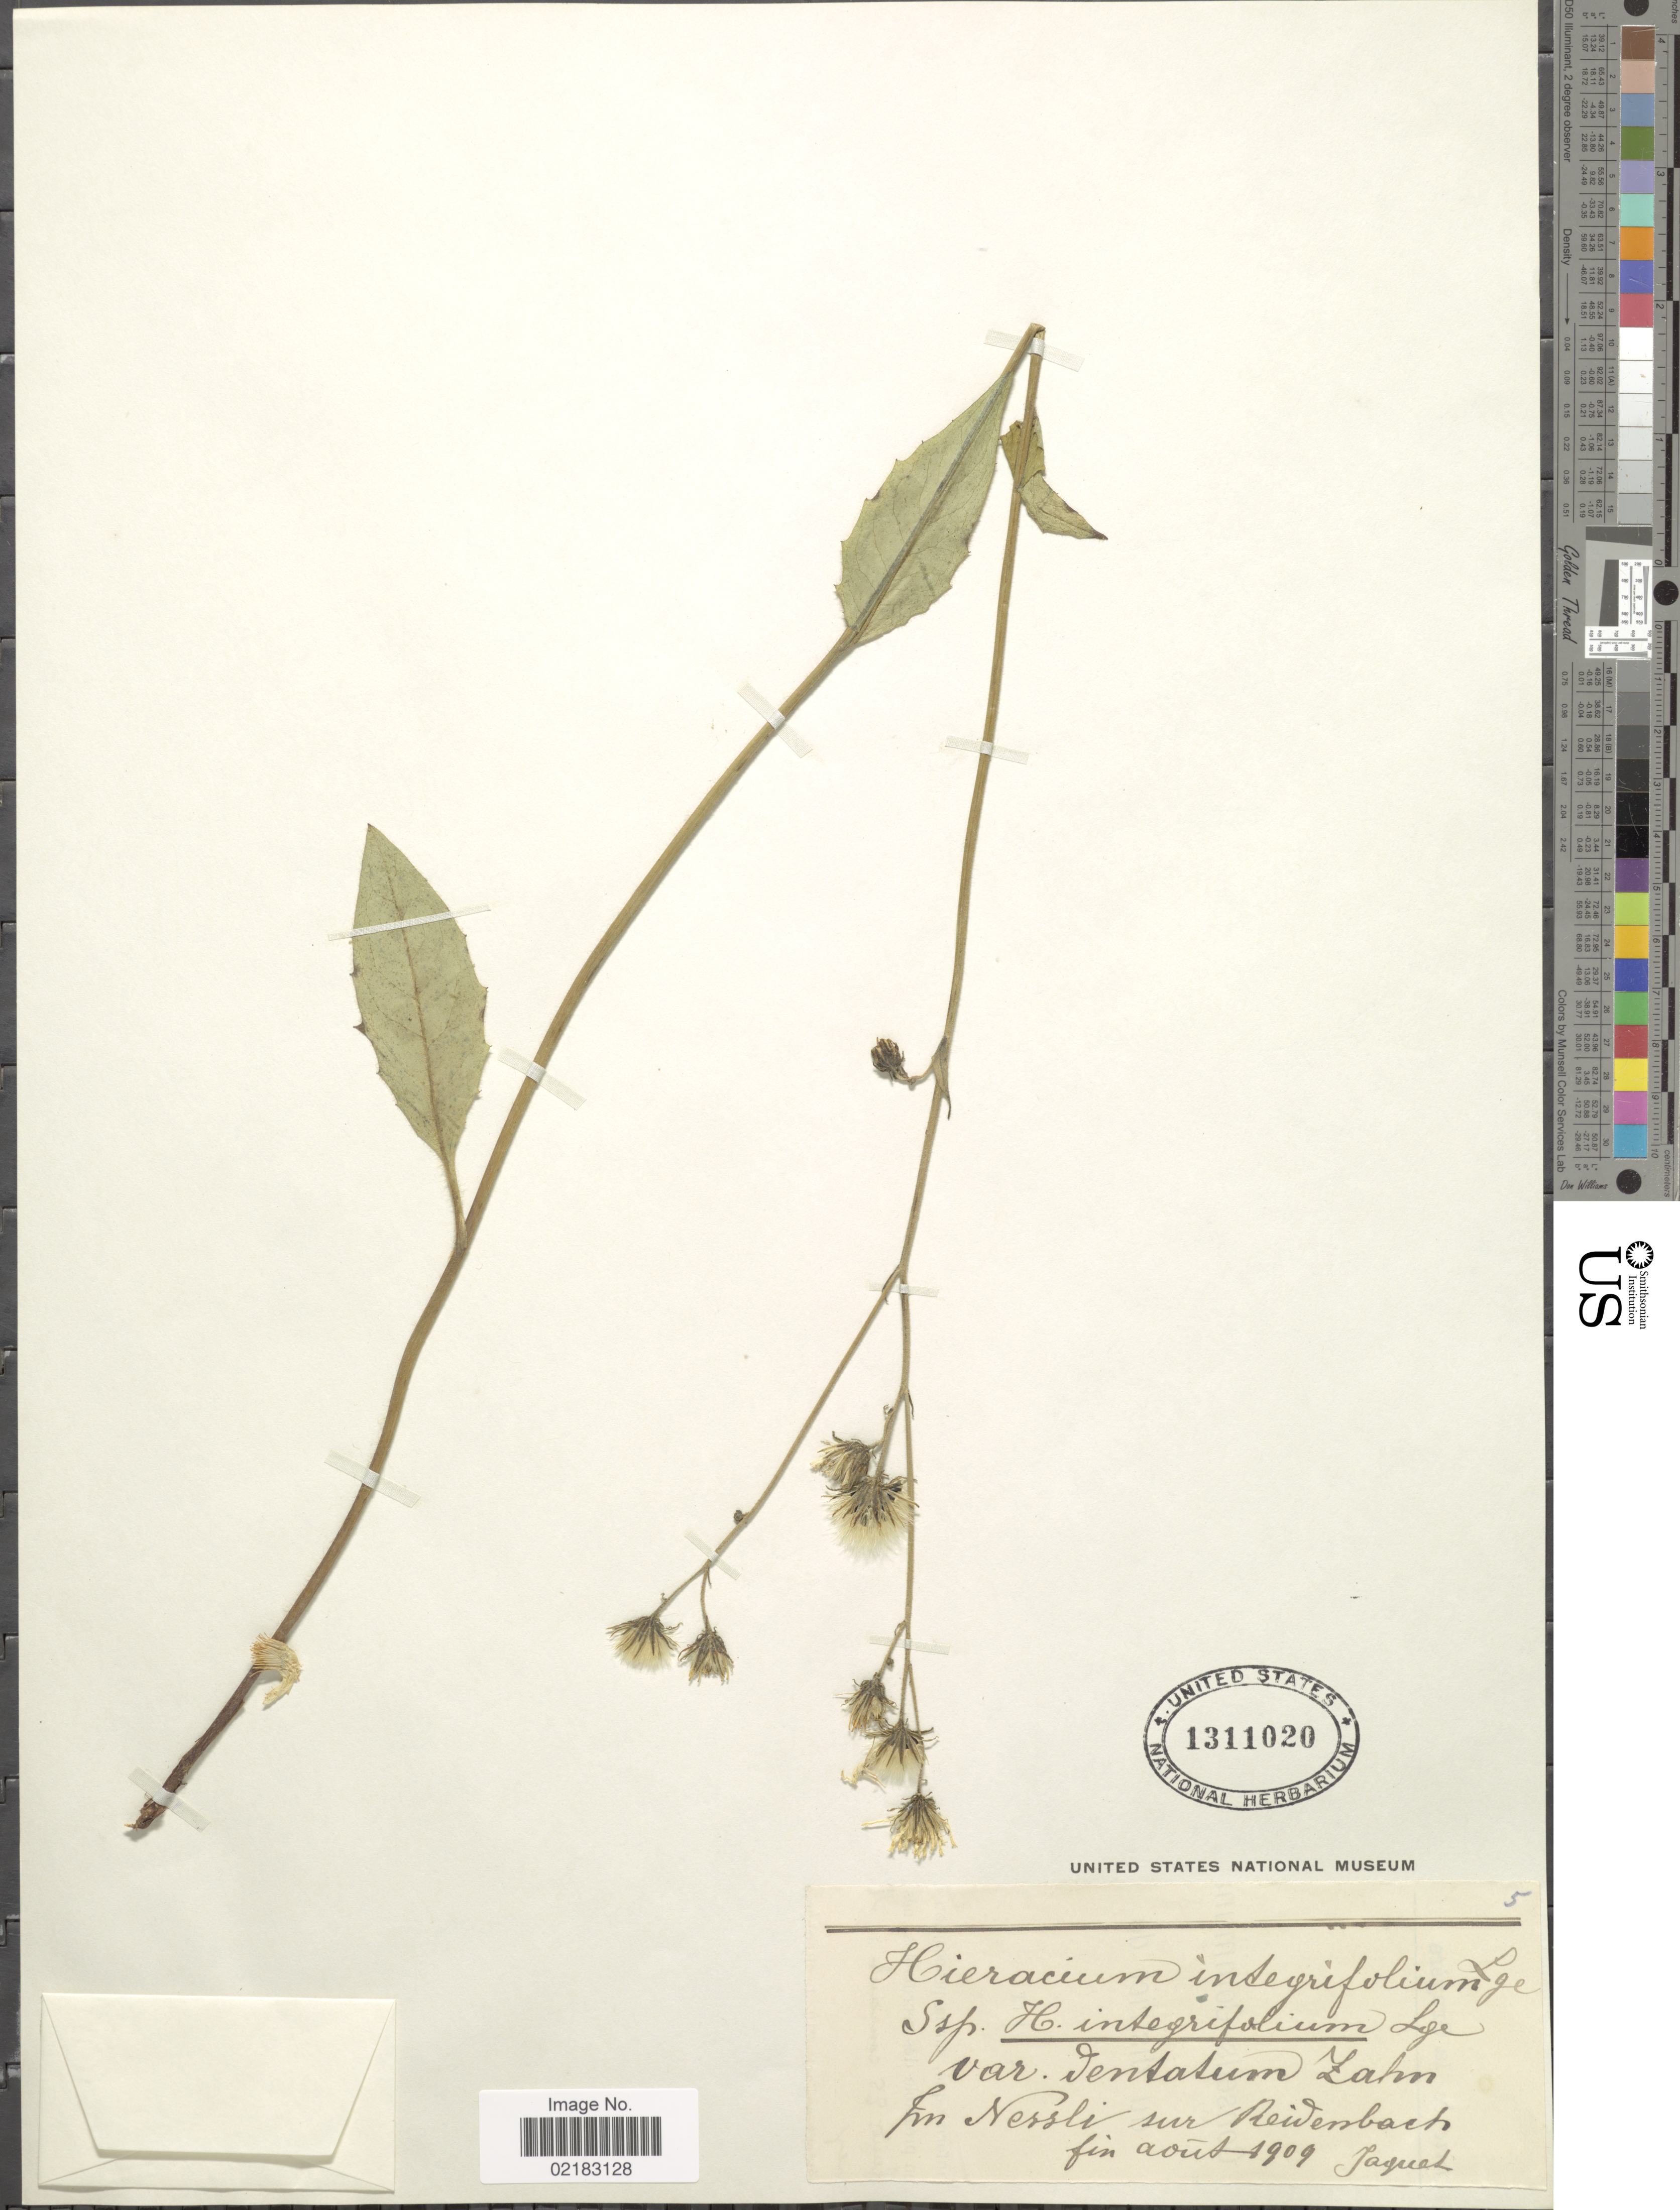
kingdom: Plantae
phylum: Tracheophyta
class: Magnoliopsida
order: Asterales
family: Asteraceae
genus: Hieracium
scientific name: Hieracium danicum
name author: Dahlst.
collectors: -. Jaquet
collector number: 5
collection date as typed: fin aout 1909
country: Switzerland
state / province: Bern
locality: Fm Nessli sur Reidenbach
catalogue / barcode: US 1311020